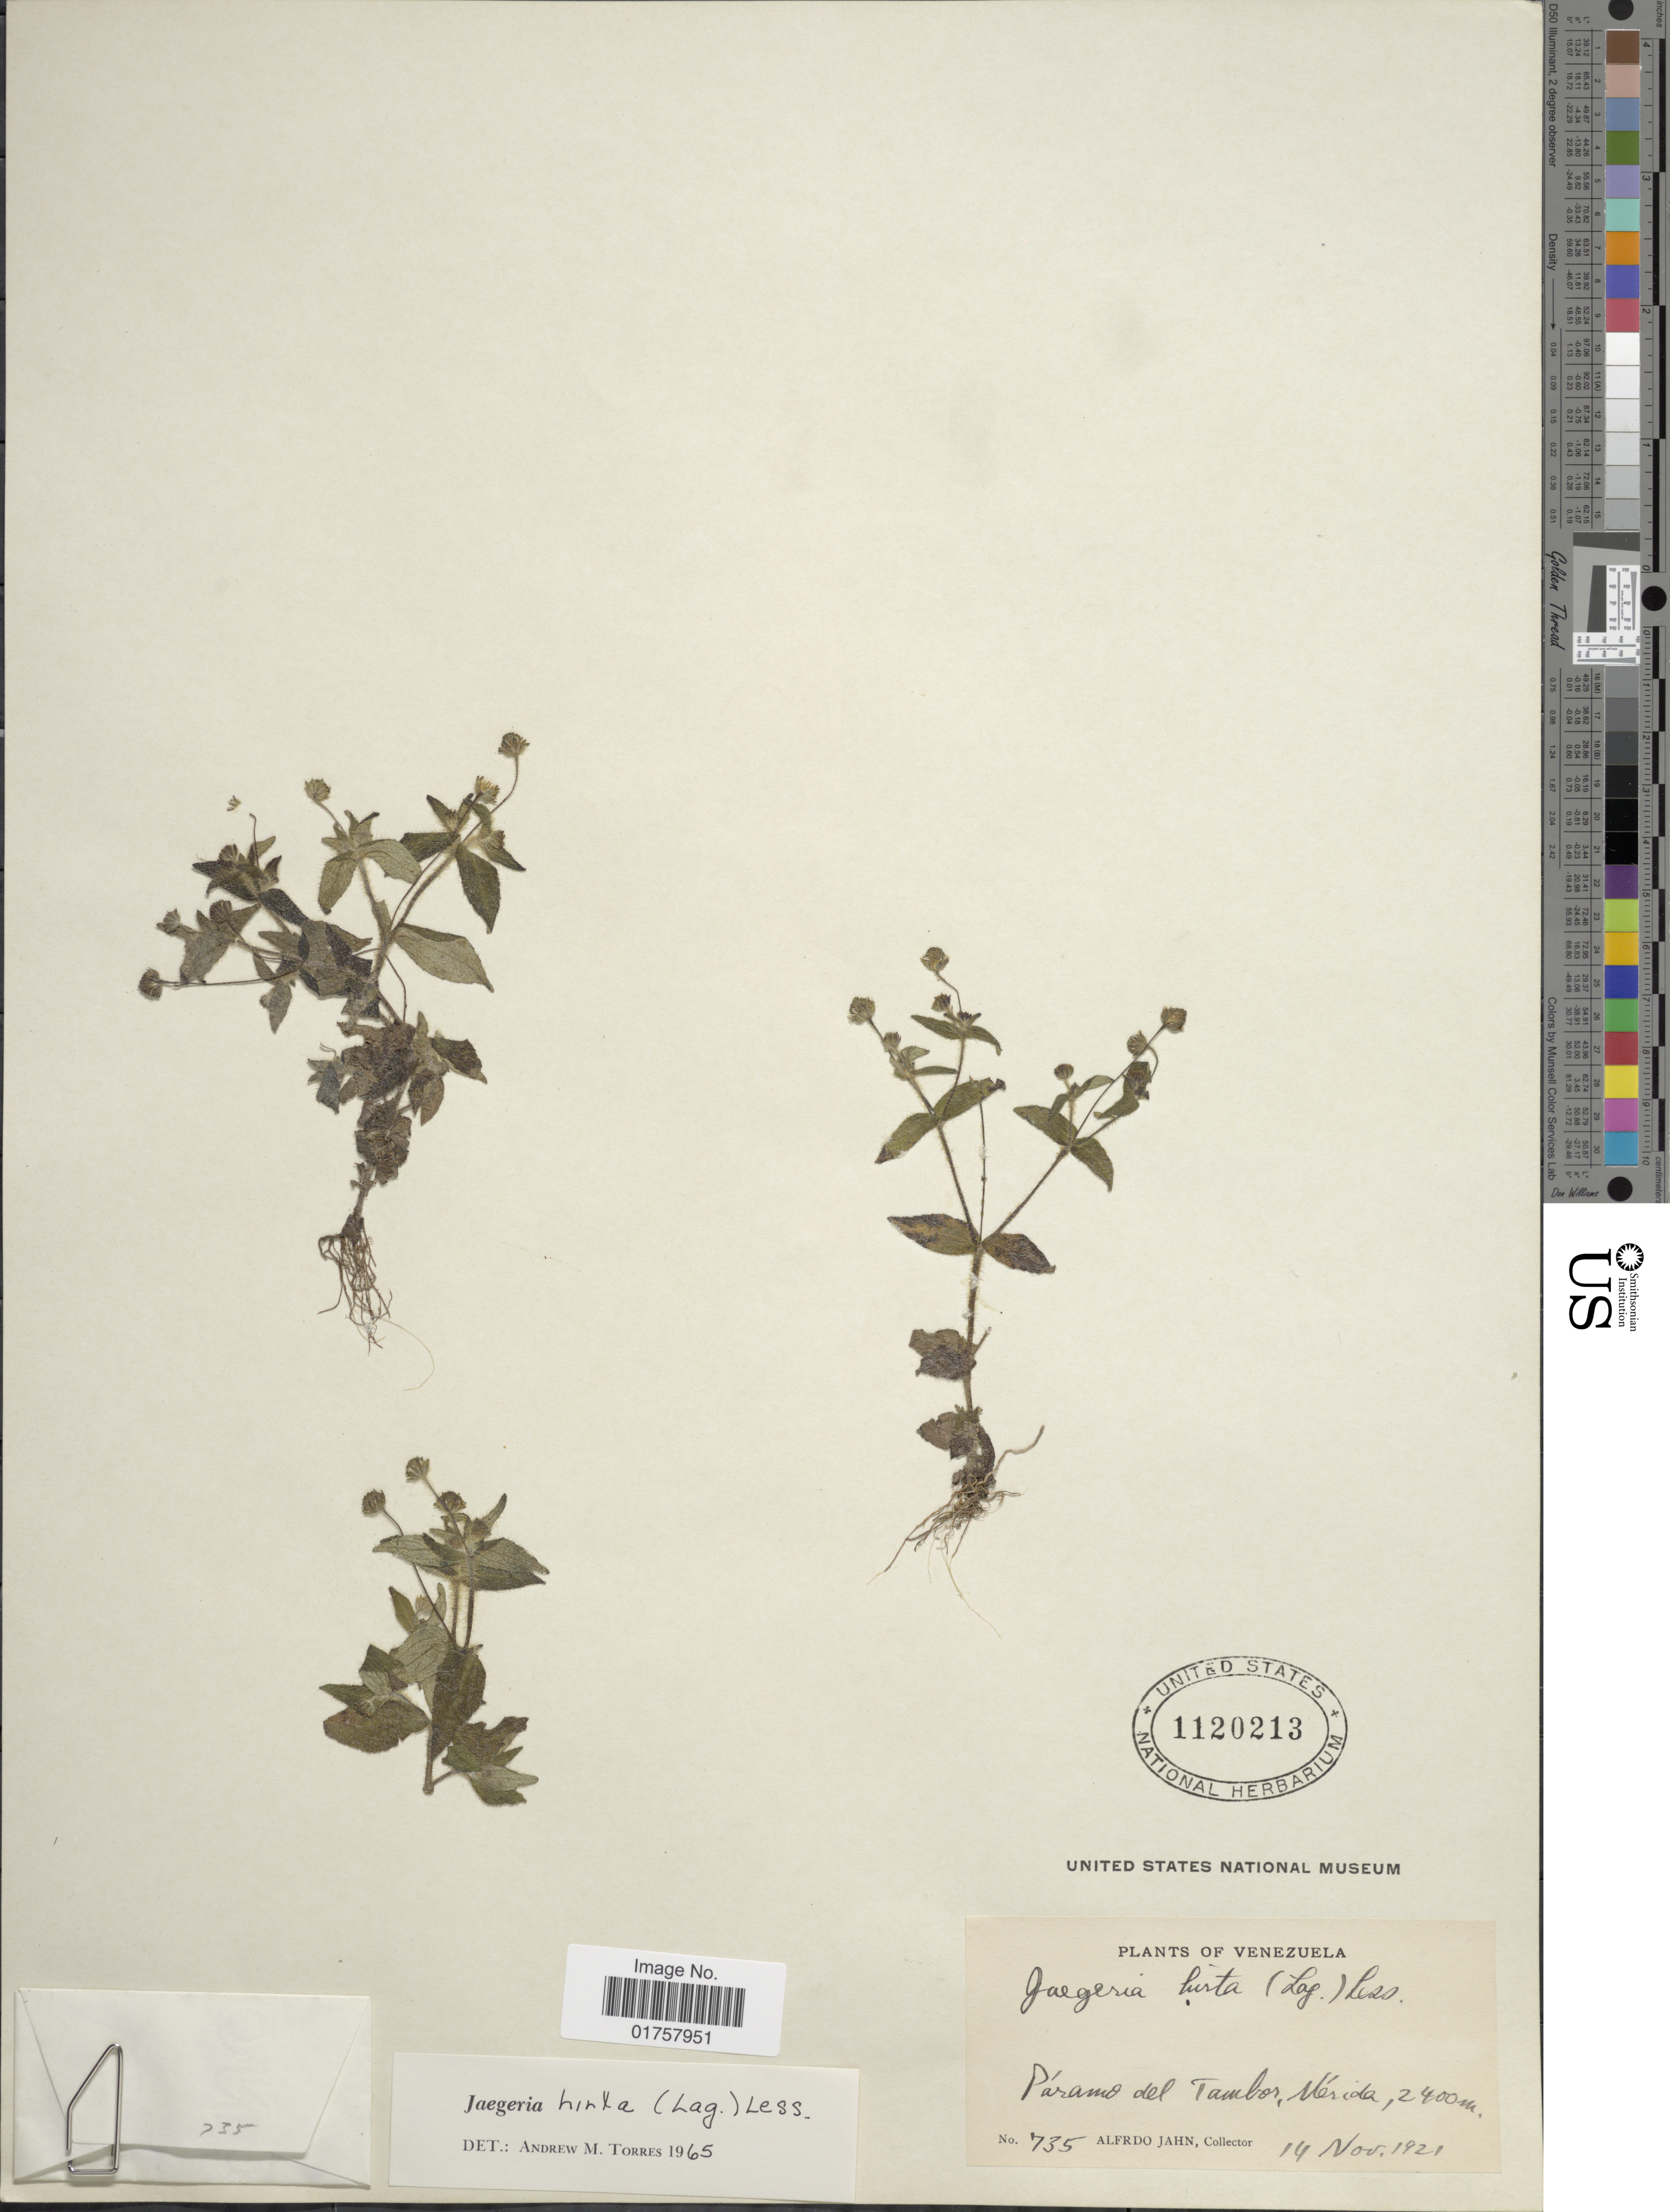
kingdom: Plantae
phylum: Tracheophyta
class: Magnoliopsida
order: Asterales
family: Asteraceae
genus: Jaegeria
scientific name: Jaegeria hirta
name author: (Lag.) Less.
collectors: A. Jahn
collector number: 735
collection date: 1921-11-14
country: Venezuela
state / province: Mérida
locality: Páramo del Tambor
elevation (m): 2400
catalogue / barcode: US 1120213